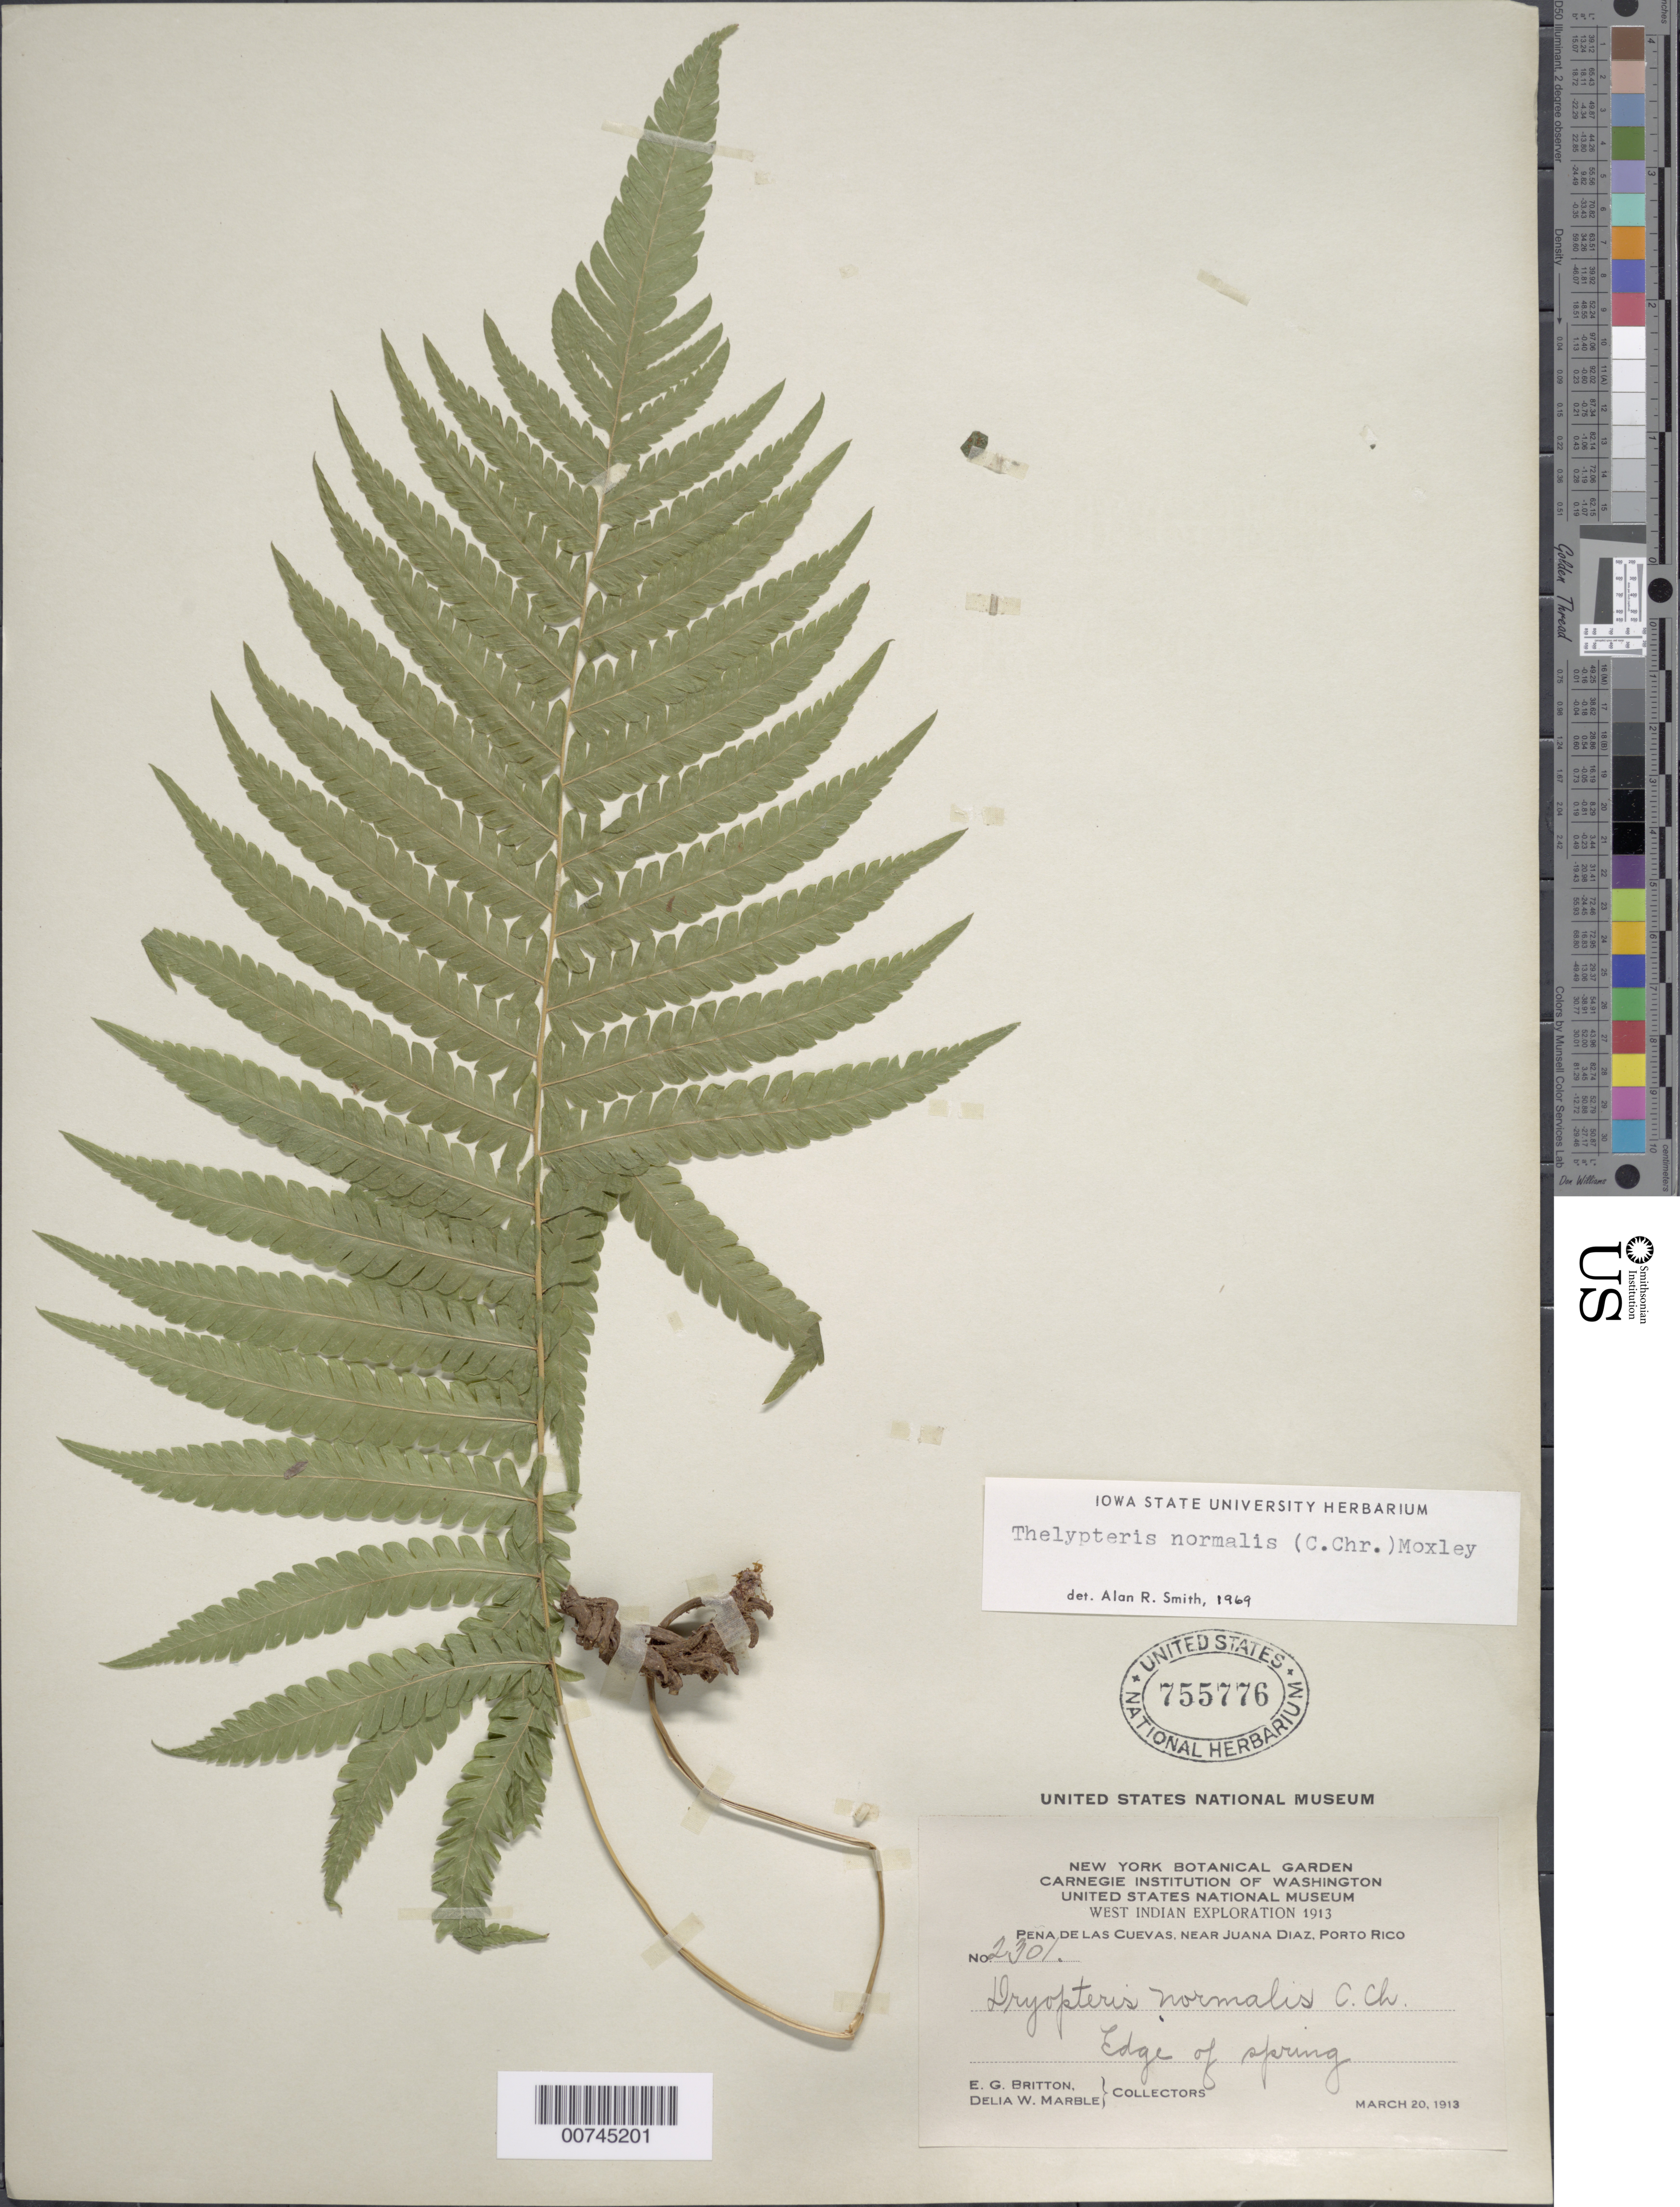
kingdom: Plantae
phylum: Tracheophyta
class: Polypodiopsida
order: Polypodiales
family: Thelypteridaceae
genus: Christella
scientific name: Christella kunthii comb. ined.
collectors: E. G. Britton & D. W. Marble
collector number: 2301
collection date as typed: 20 Mar 1913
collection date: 1913-03-20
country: Puerto Rico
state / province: Juana Díaz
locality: Peña de las Cuevas, near Juana Díaz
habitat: Edge of spring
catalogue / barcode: US 755776